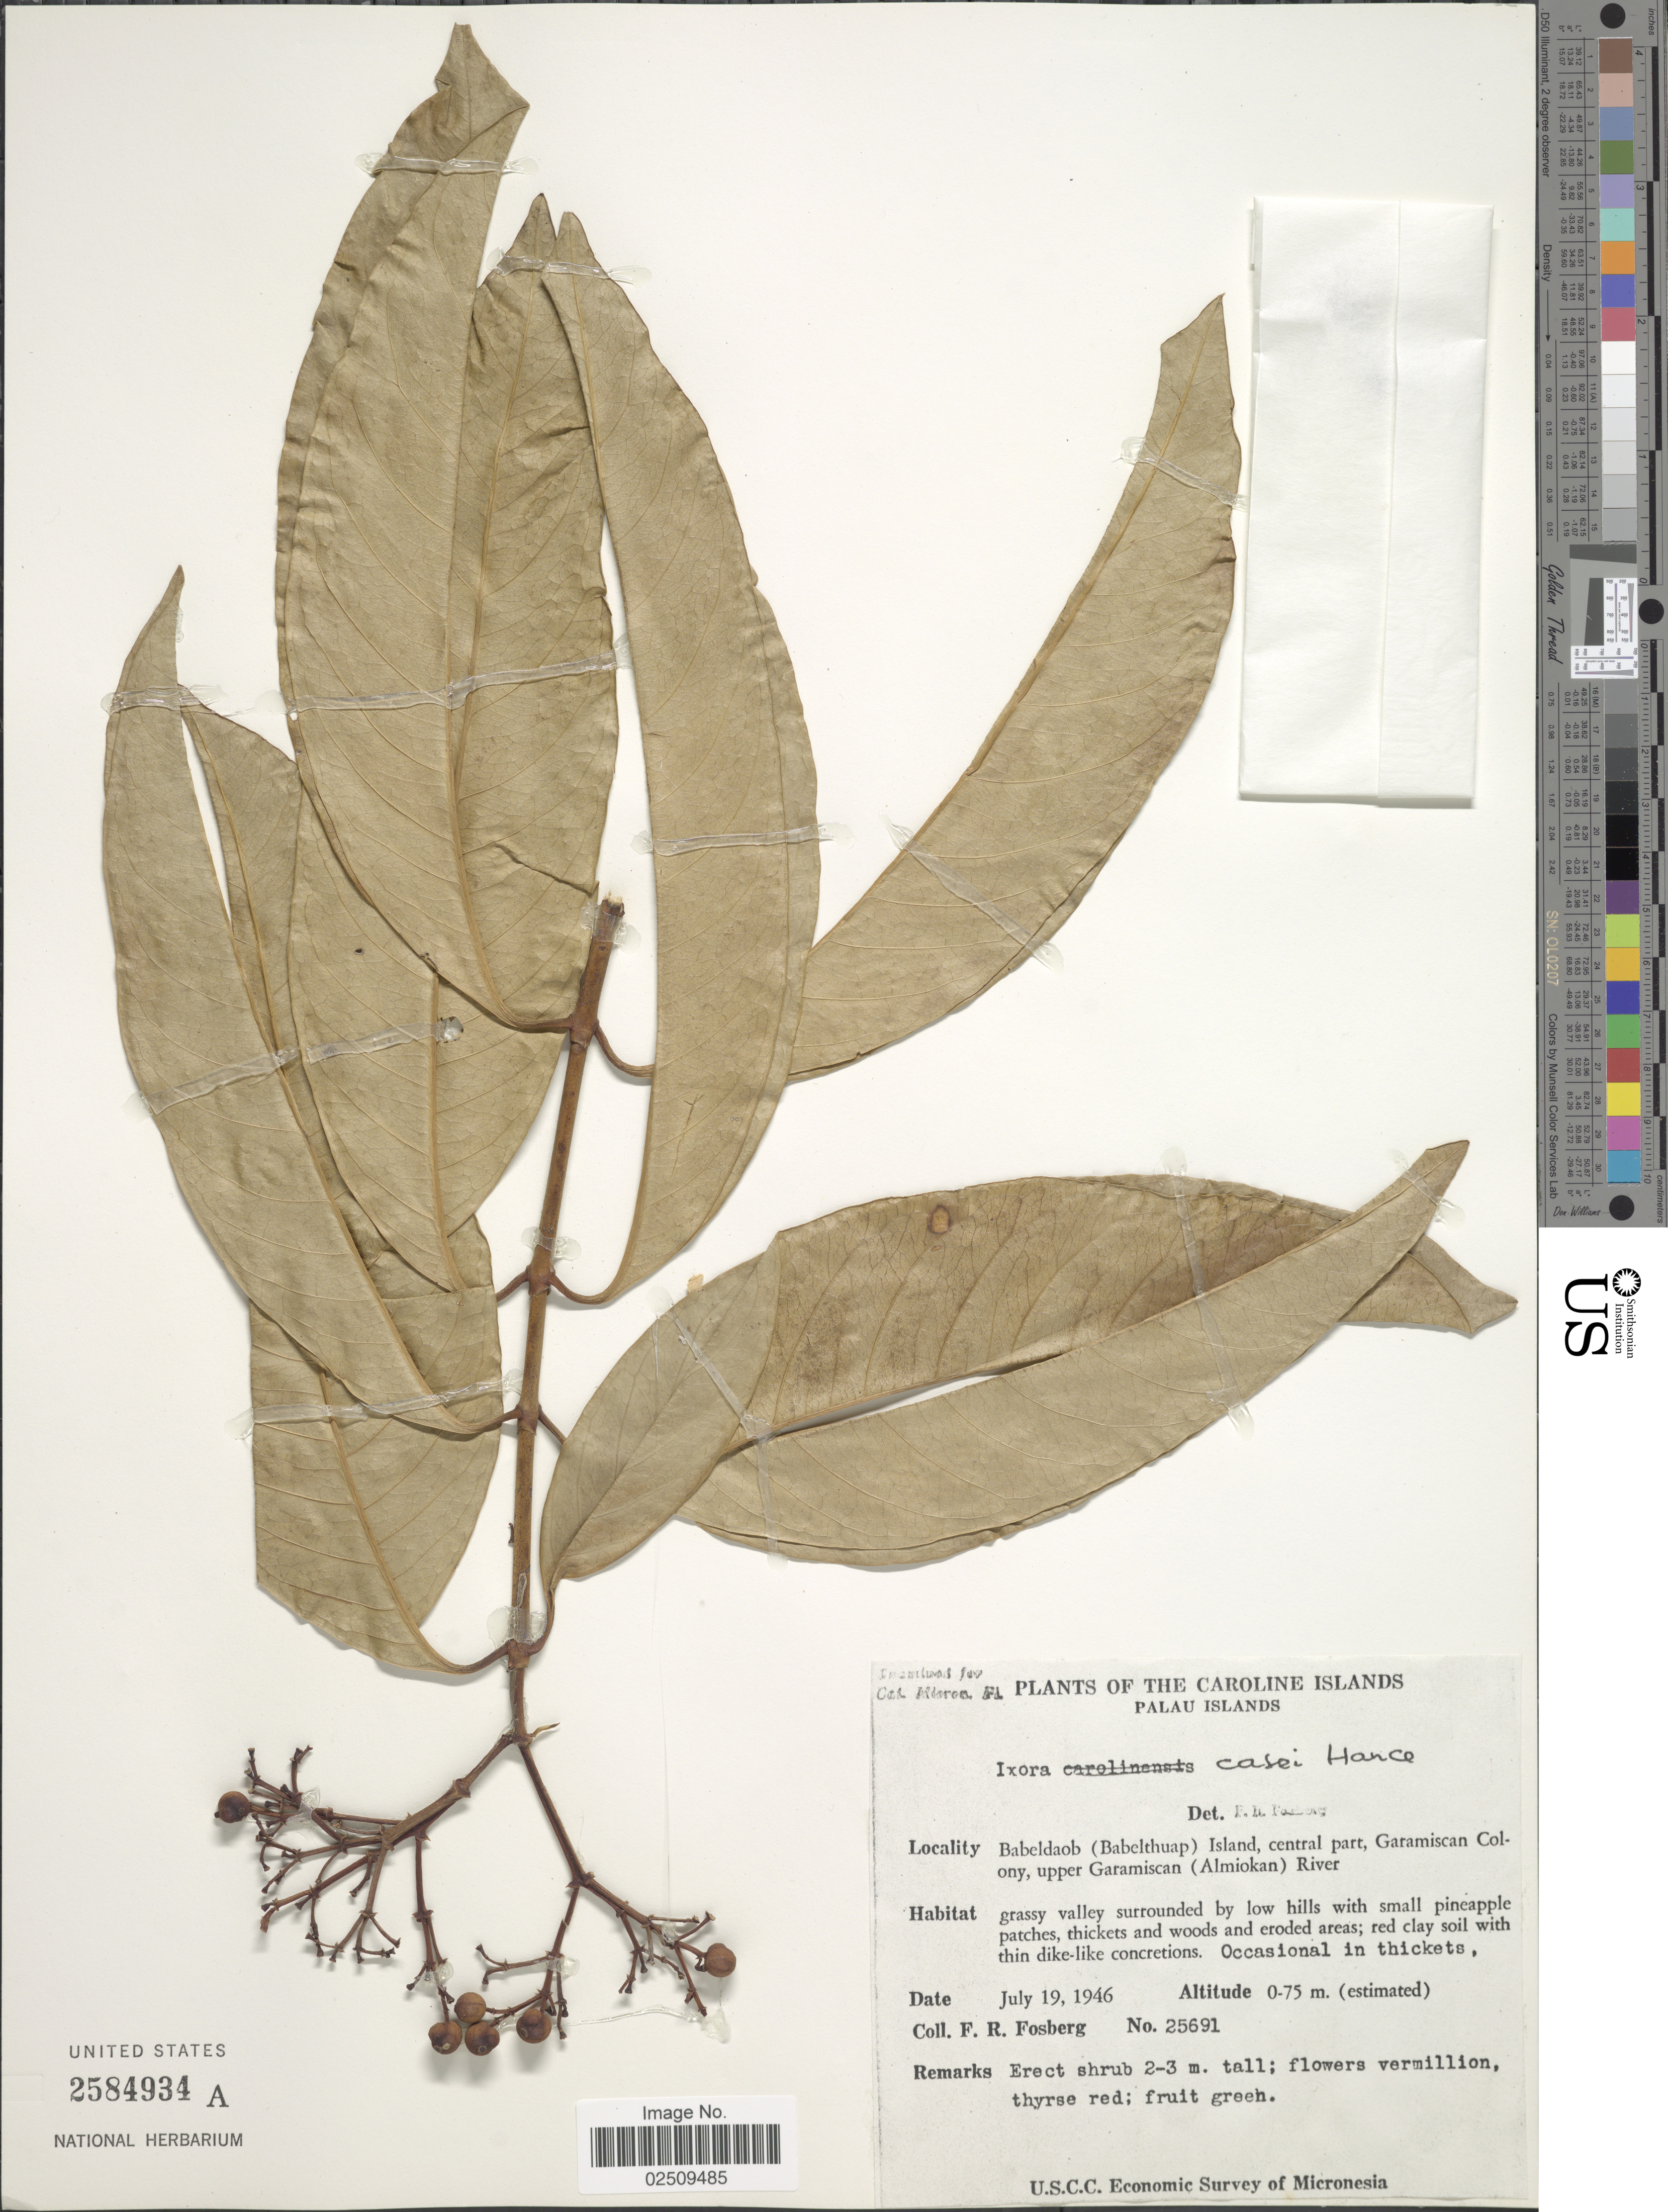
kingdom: Plantae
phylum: Tracheophyta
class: Magnoliopsida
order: Gentianales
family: Rubiaceae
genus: Ixora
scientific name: Ixora casei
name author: Hance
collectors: F. R. Fosberg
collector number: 25691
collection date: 1946-07-19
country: Palau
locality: The Caroline Island, Palau Islands, Babeldao (Babelthuap) Island, central part, Garamiscan Colony, upper Garamiscan (Almiokan) River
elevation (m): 0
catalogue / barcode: US 2584934A